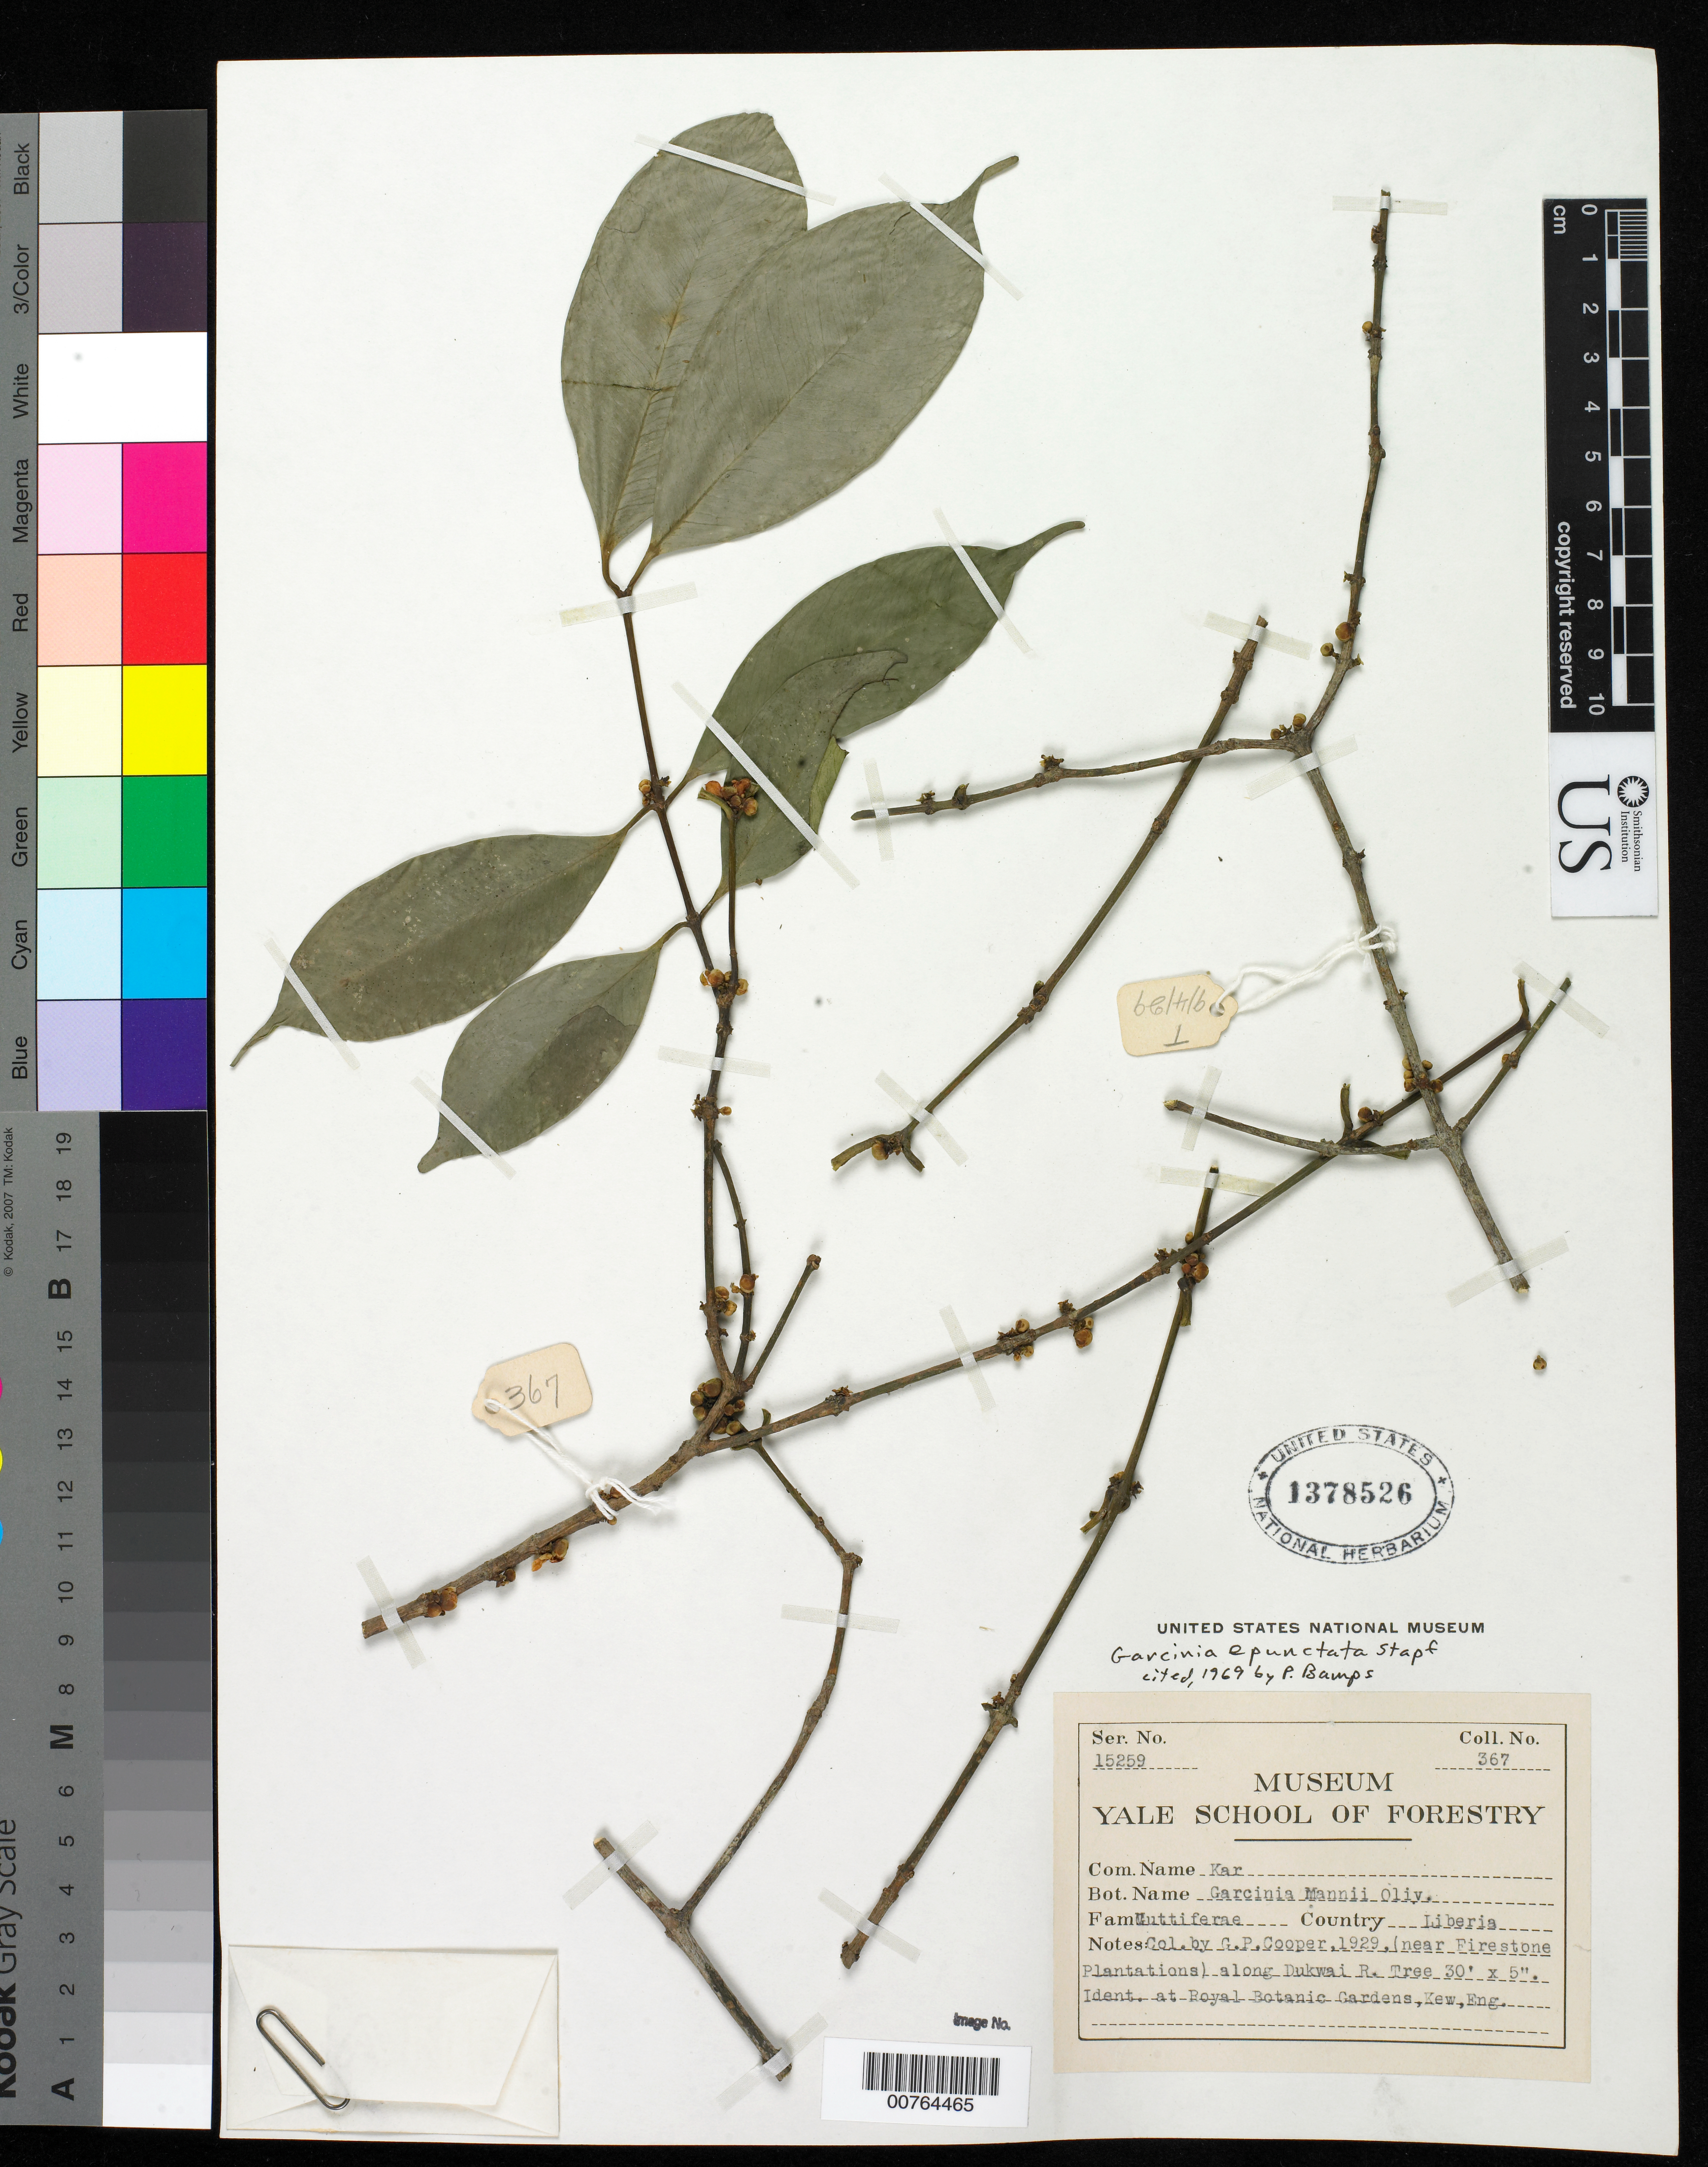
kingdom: Plantae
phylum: Tracheophyta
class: Magnoliopsida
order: Malpighiales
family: Clusiaceae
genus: Garcinia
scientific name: Garcinia mannii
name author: Oliv.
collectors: G. Cooper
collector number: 367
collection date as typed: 1929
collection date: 1929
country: Liberia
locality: (near Firestone Plantations) along Dukwai R.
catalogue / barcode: US 1378526